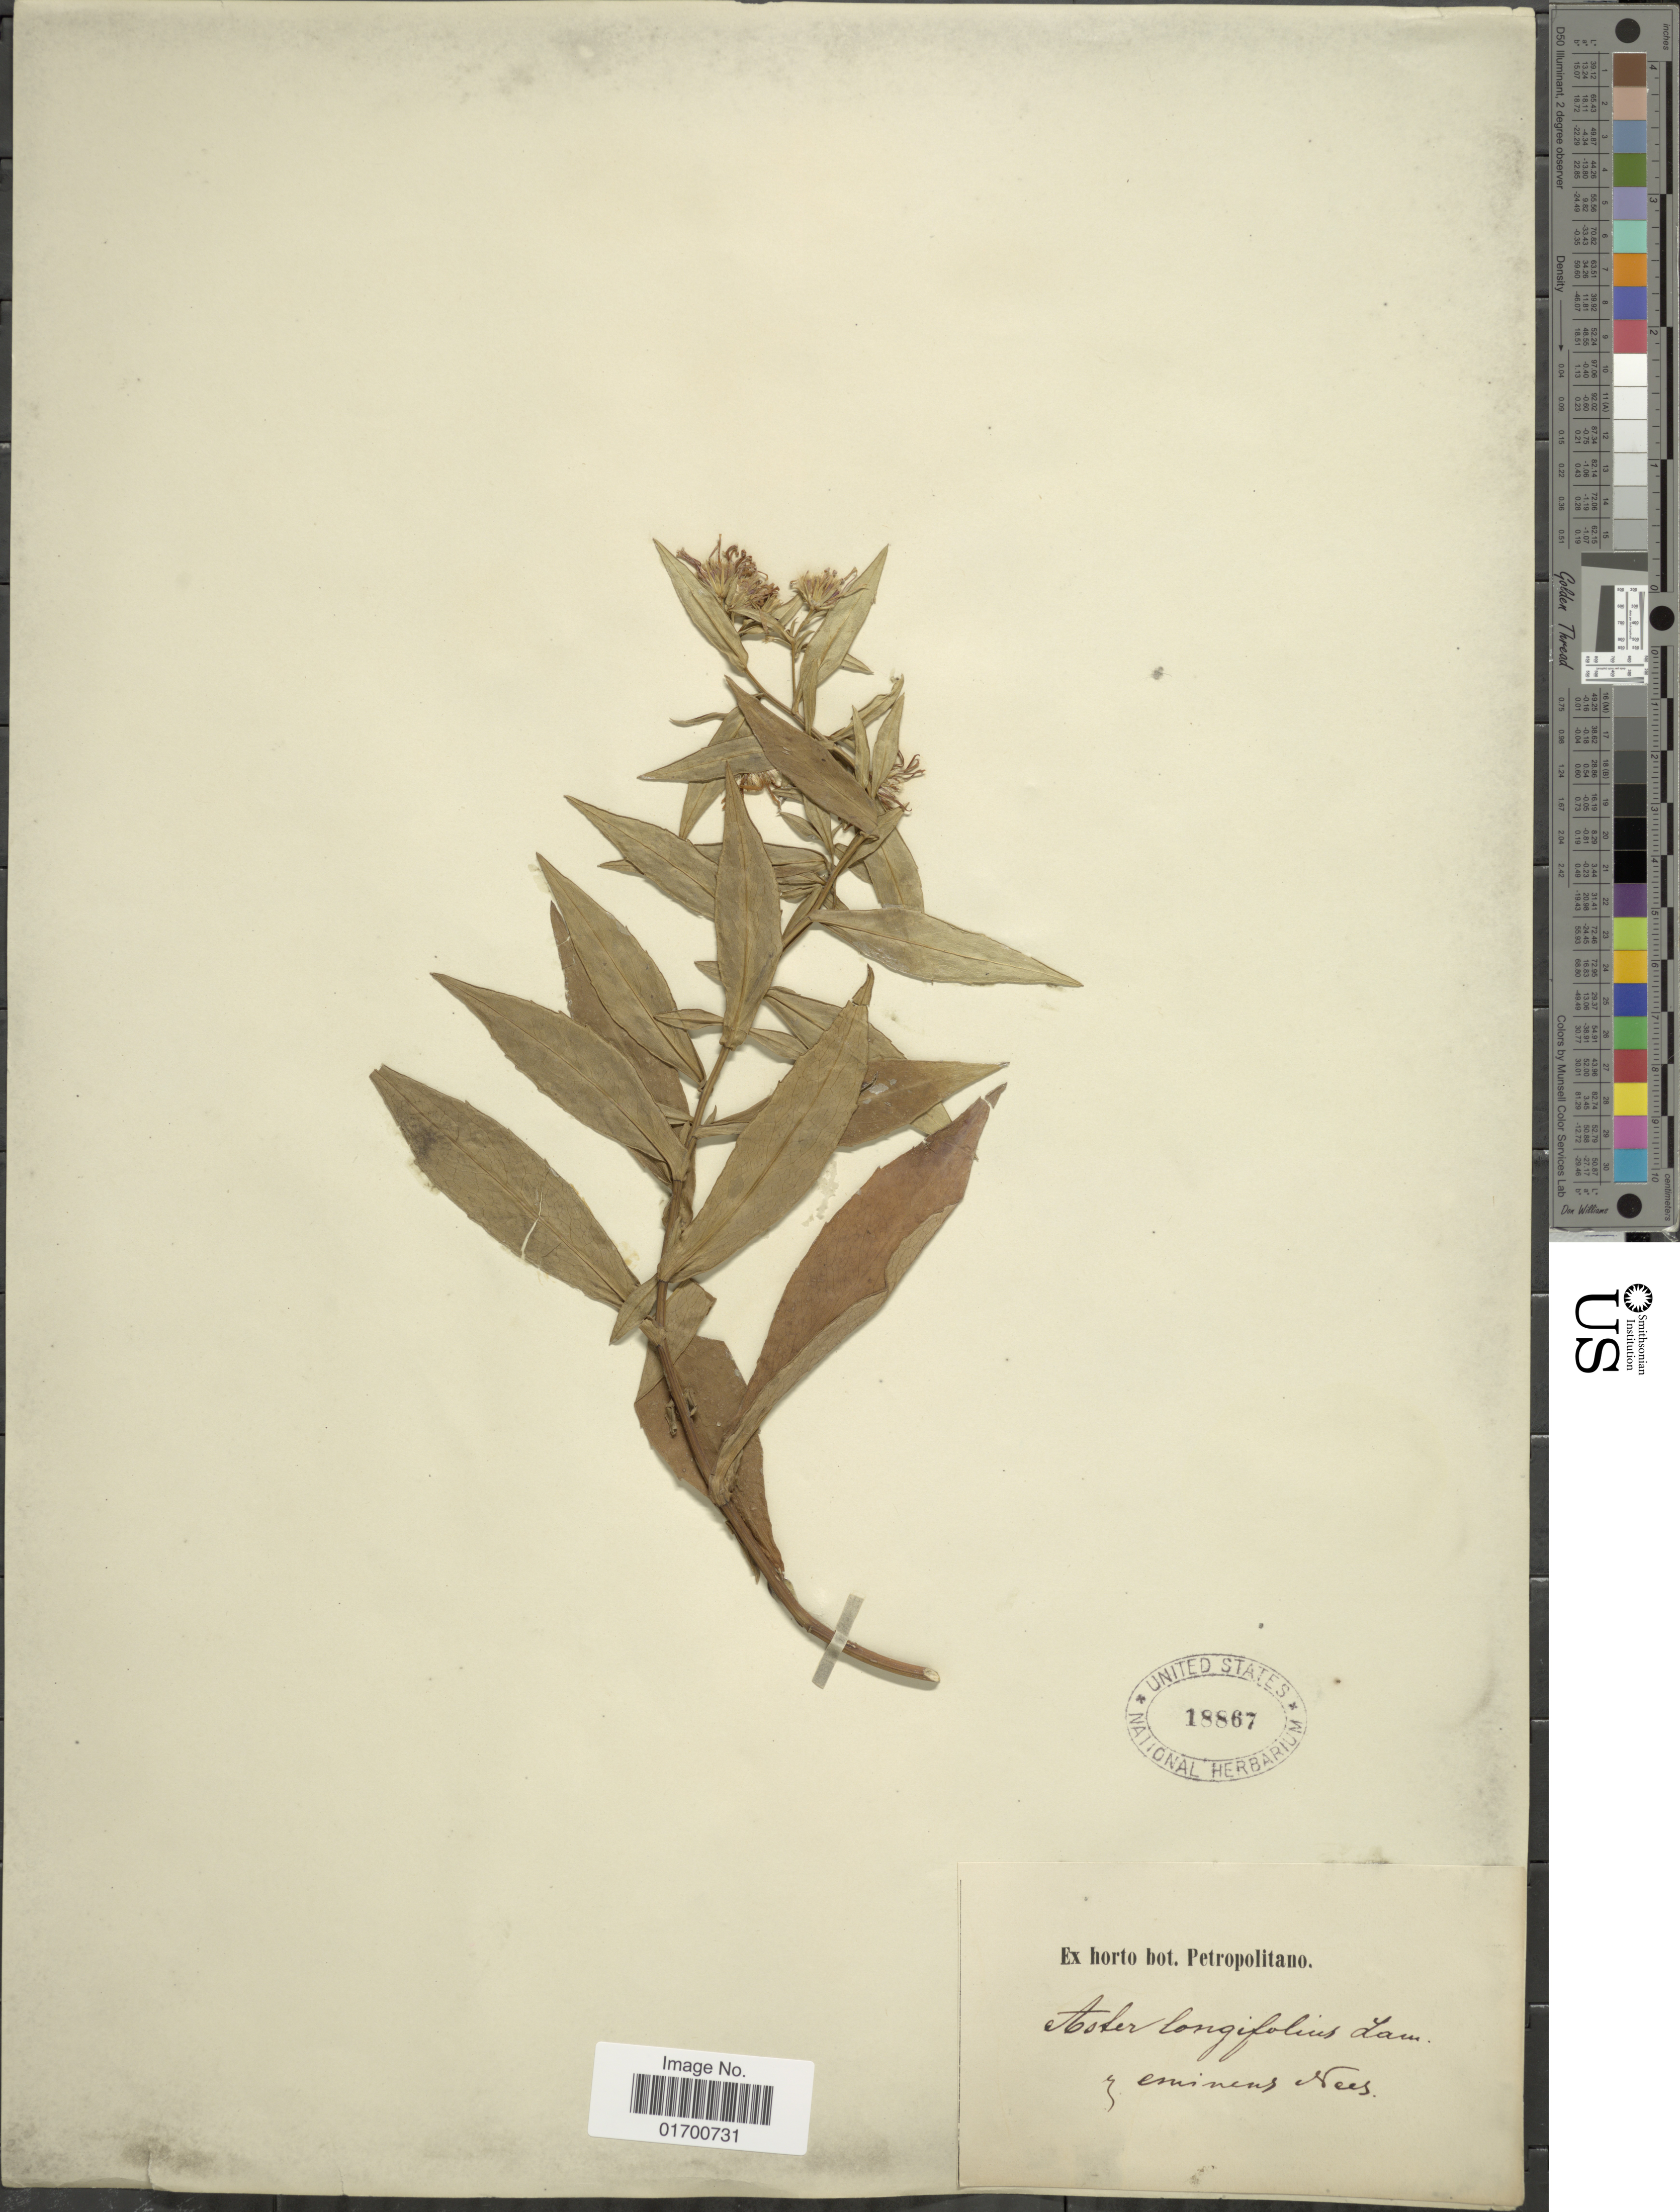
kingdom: Plantae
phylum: Tracheophyta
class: Magnoliopsida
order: Asterales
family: Asteraceae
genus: Symphyotrichum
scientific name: Symphyotrichum longifolium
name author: (Lam.) G.L. Nesom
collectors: ex Horto Bot. Petropolitano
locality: Eminens Nees [interpreted]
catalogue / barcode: US 18867